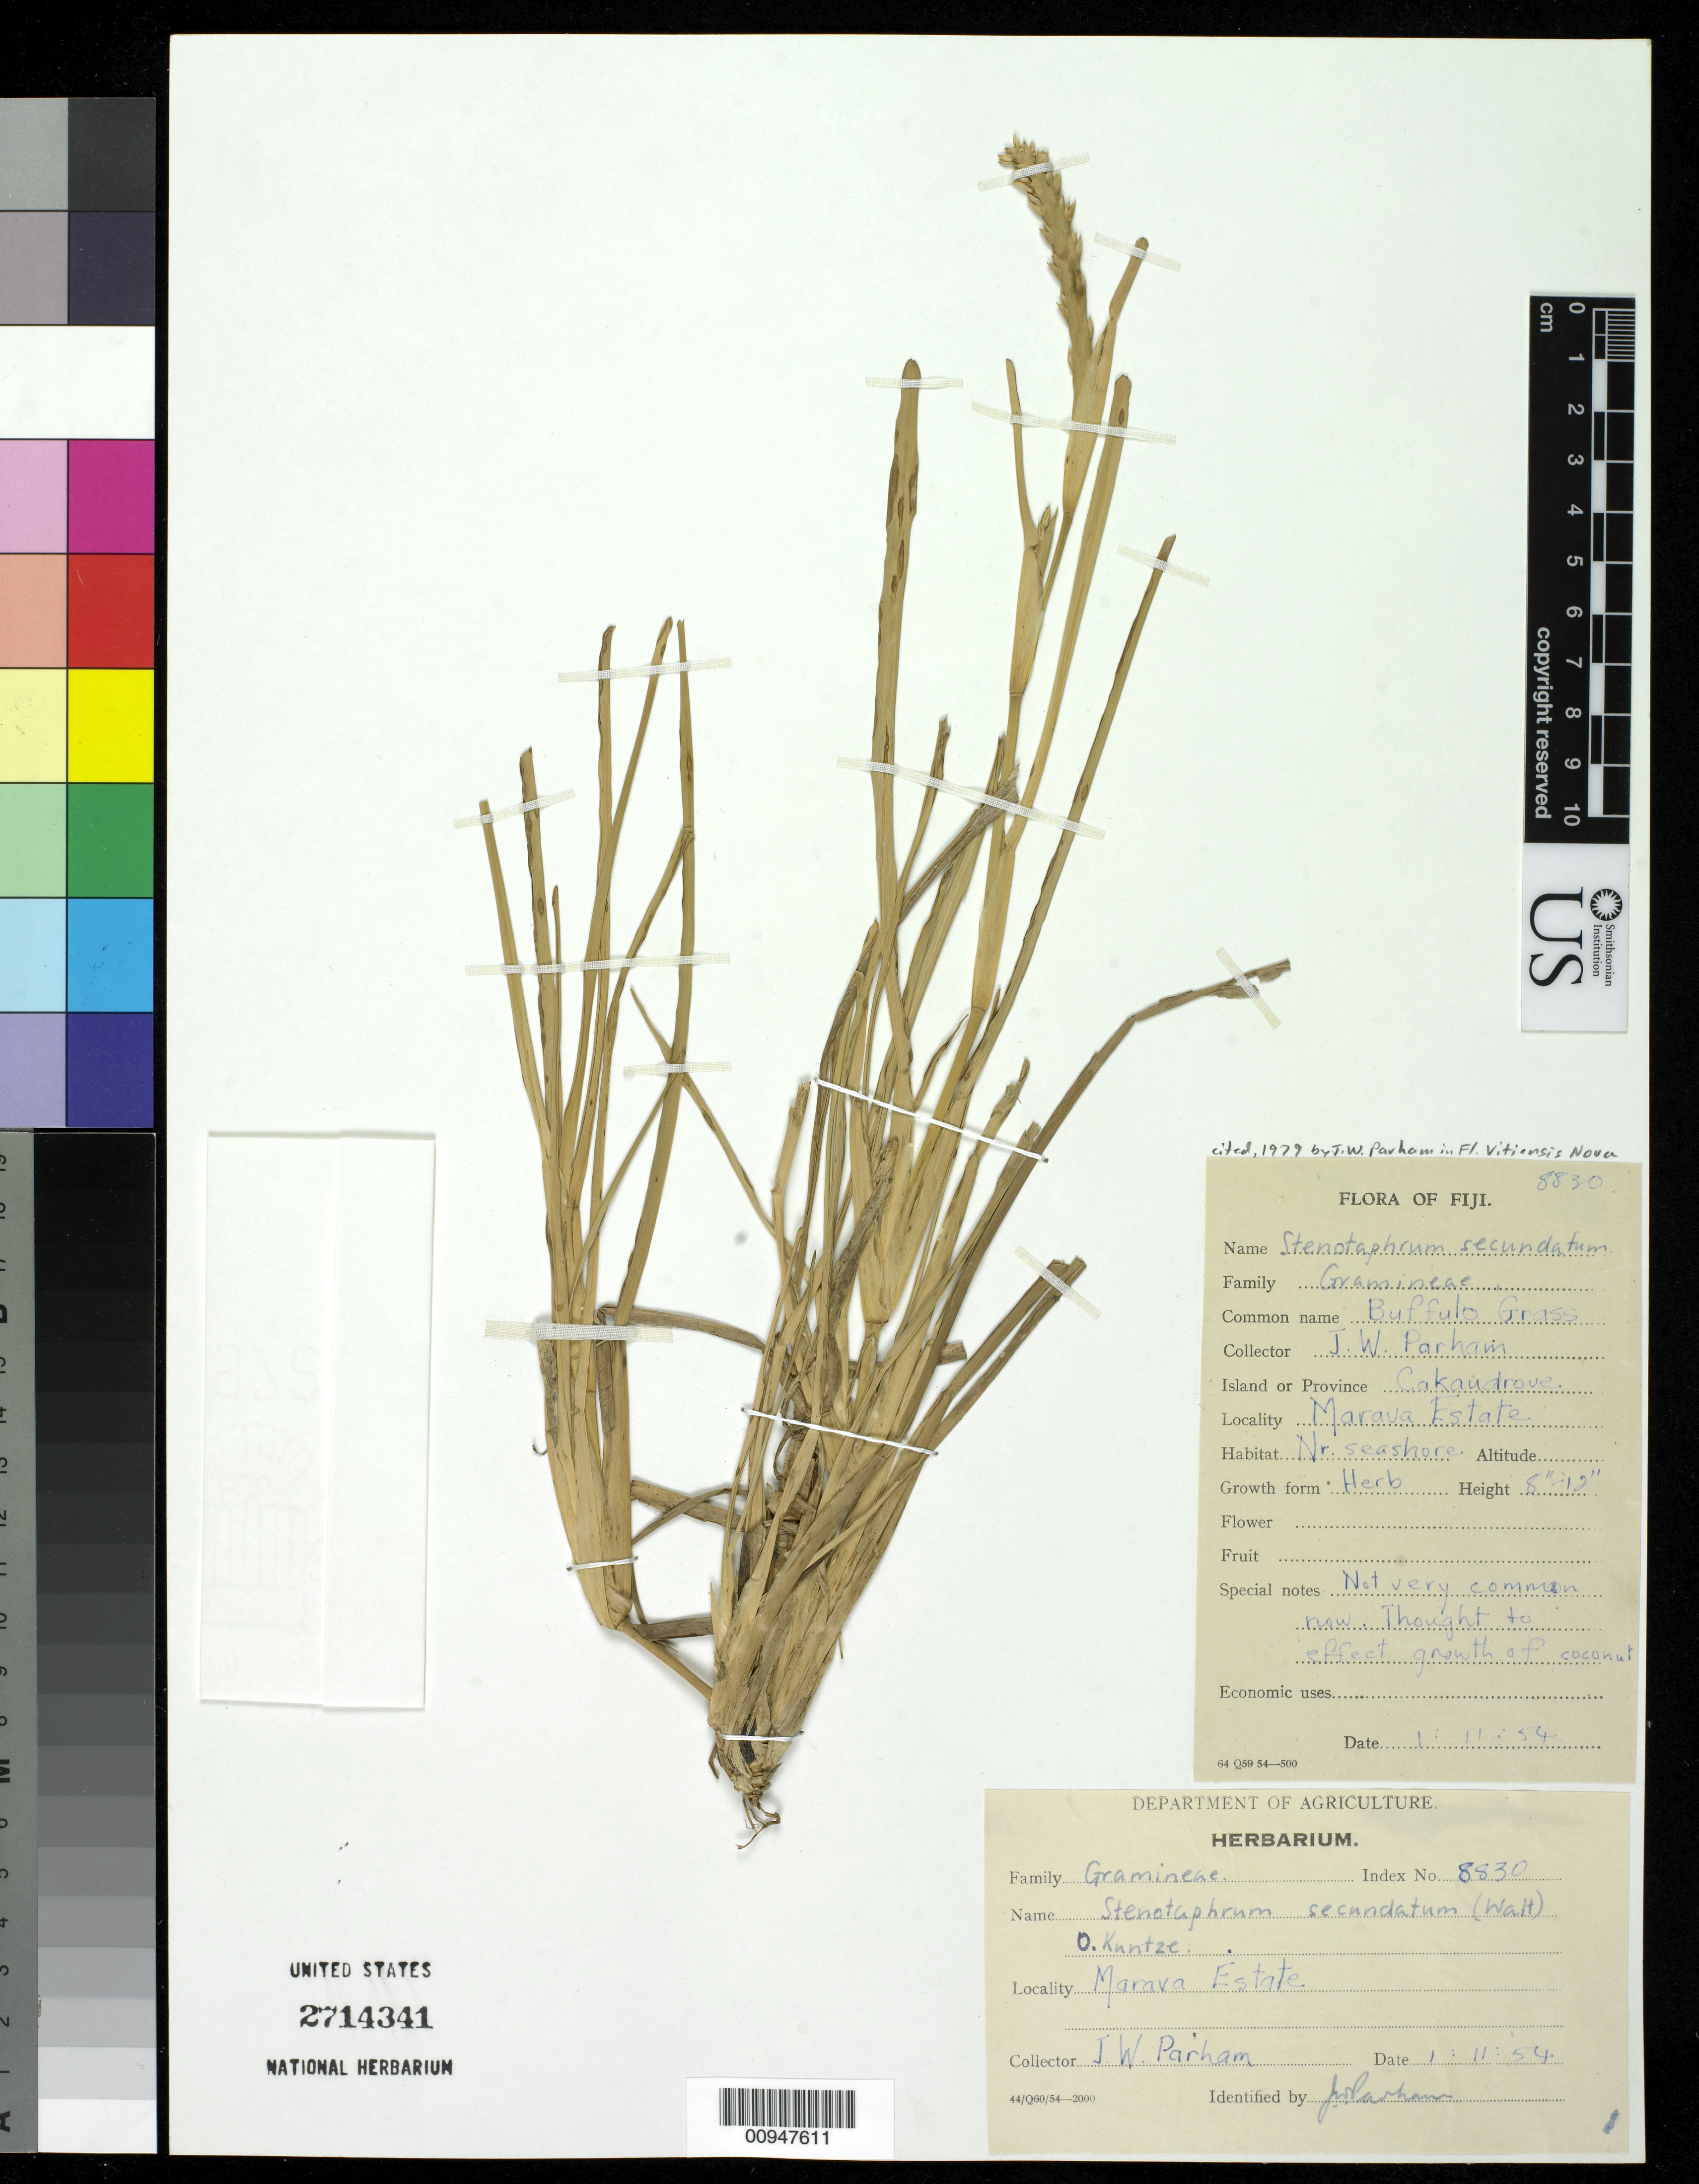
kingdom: Plantae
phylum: Tracheophyta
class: Liliopsida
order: Poales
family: Poaceae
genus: Stenotaphrum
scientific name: Stenotaphrum secundatum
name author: (Walter) Kuntze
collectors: J. Parham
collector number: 8830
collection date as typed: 01 Nov 1954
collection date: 1954-11-01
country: Fiji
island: Cakaudrove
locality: Marava Estate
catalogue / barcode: US 2714341